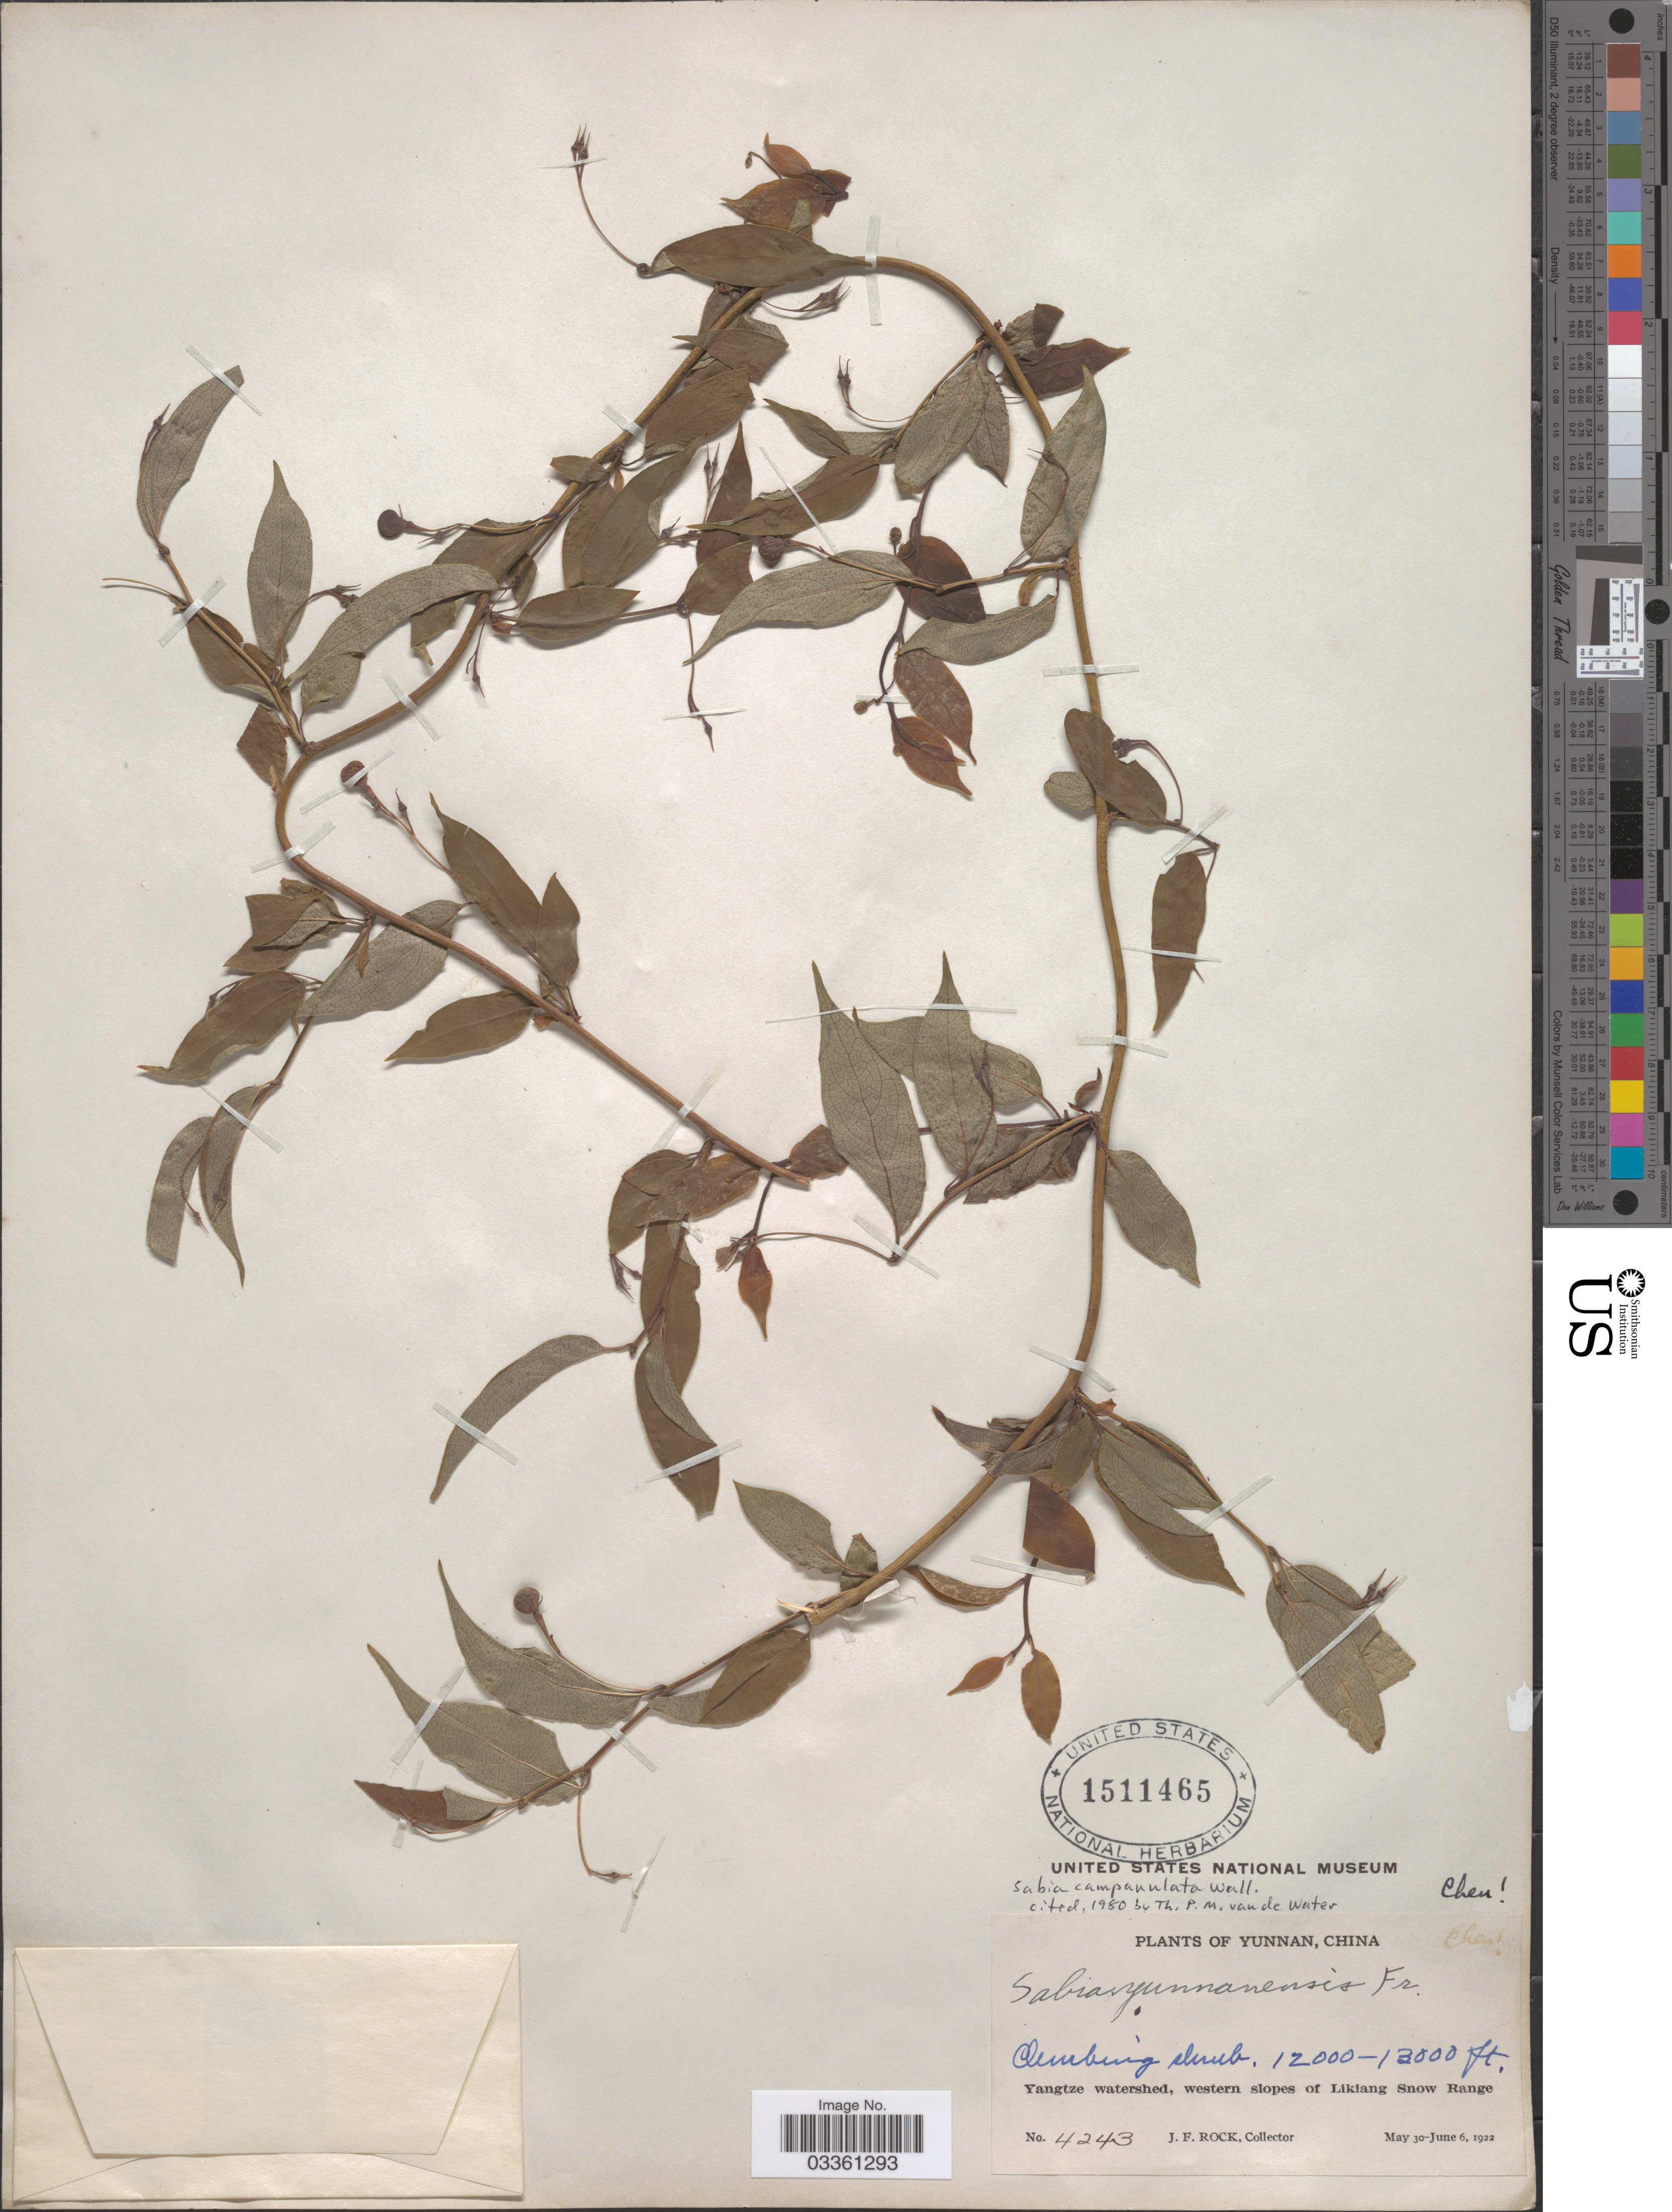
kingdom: Plantae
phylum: Tracheophyta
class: Magnoliopsida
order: Proteales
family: Sabiaceae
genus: Sabia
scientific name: Sabia campanulata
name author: Wall.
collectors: J. Rock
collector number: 4243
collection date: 1922-05-30/1922-06-06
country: China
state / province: Yunnan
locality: Yangtze watershed, western slopes of Likiang Snow Range.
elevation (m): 3658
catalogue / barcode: US 1511465